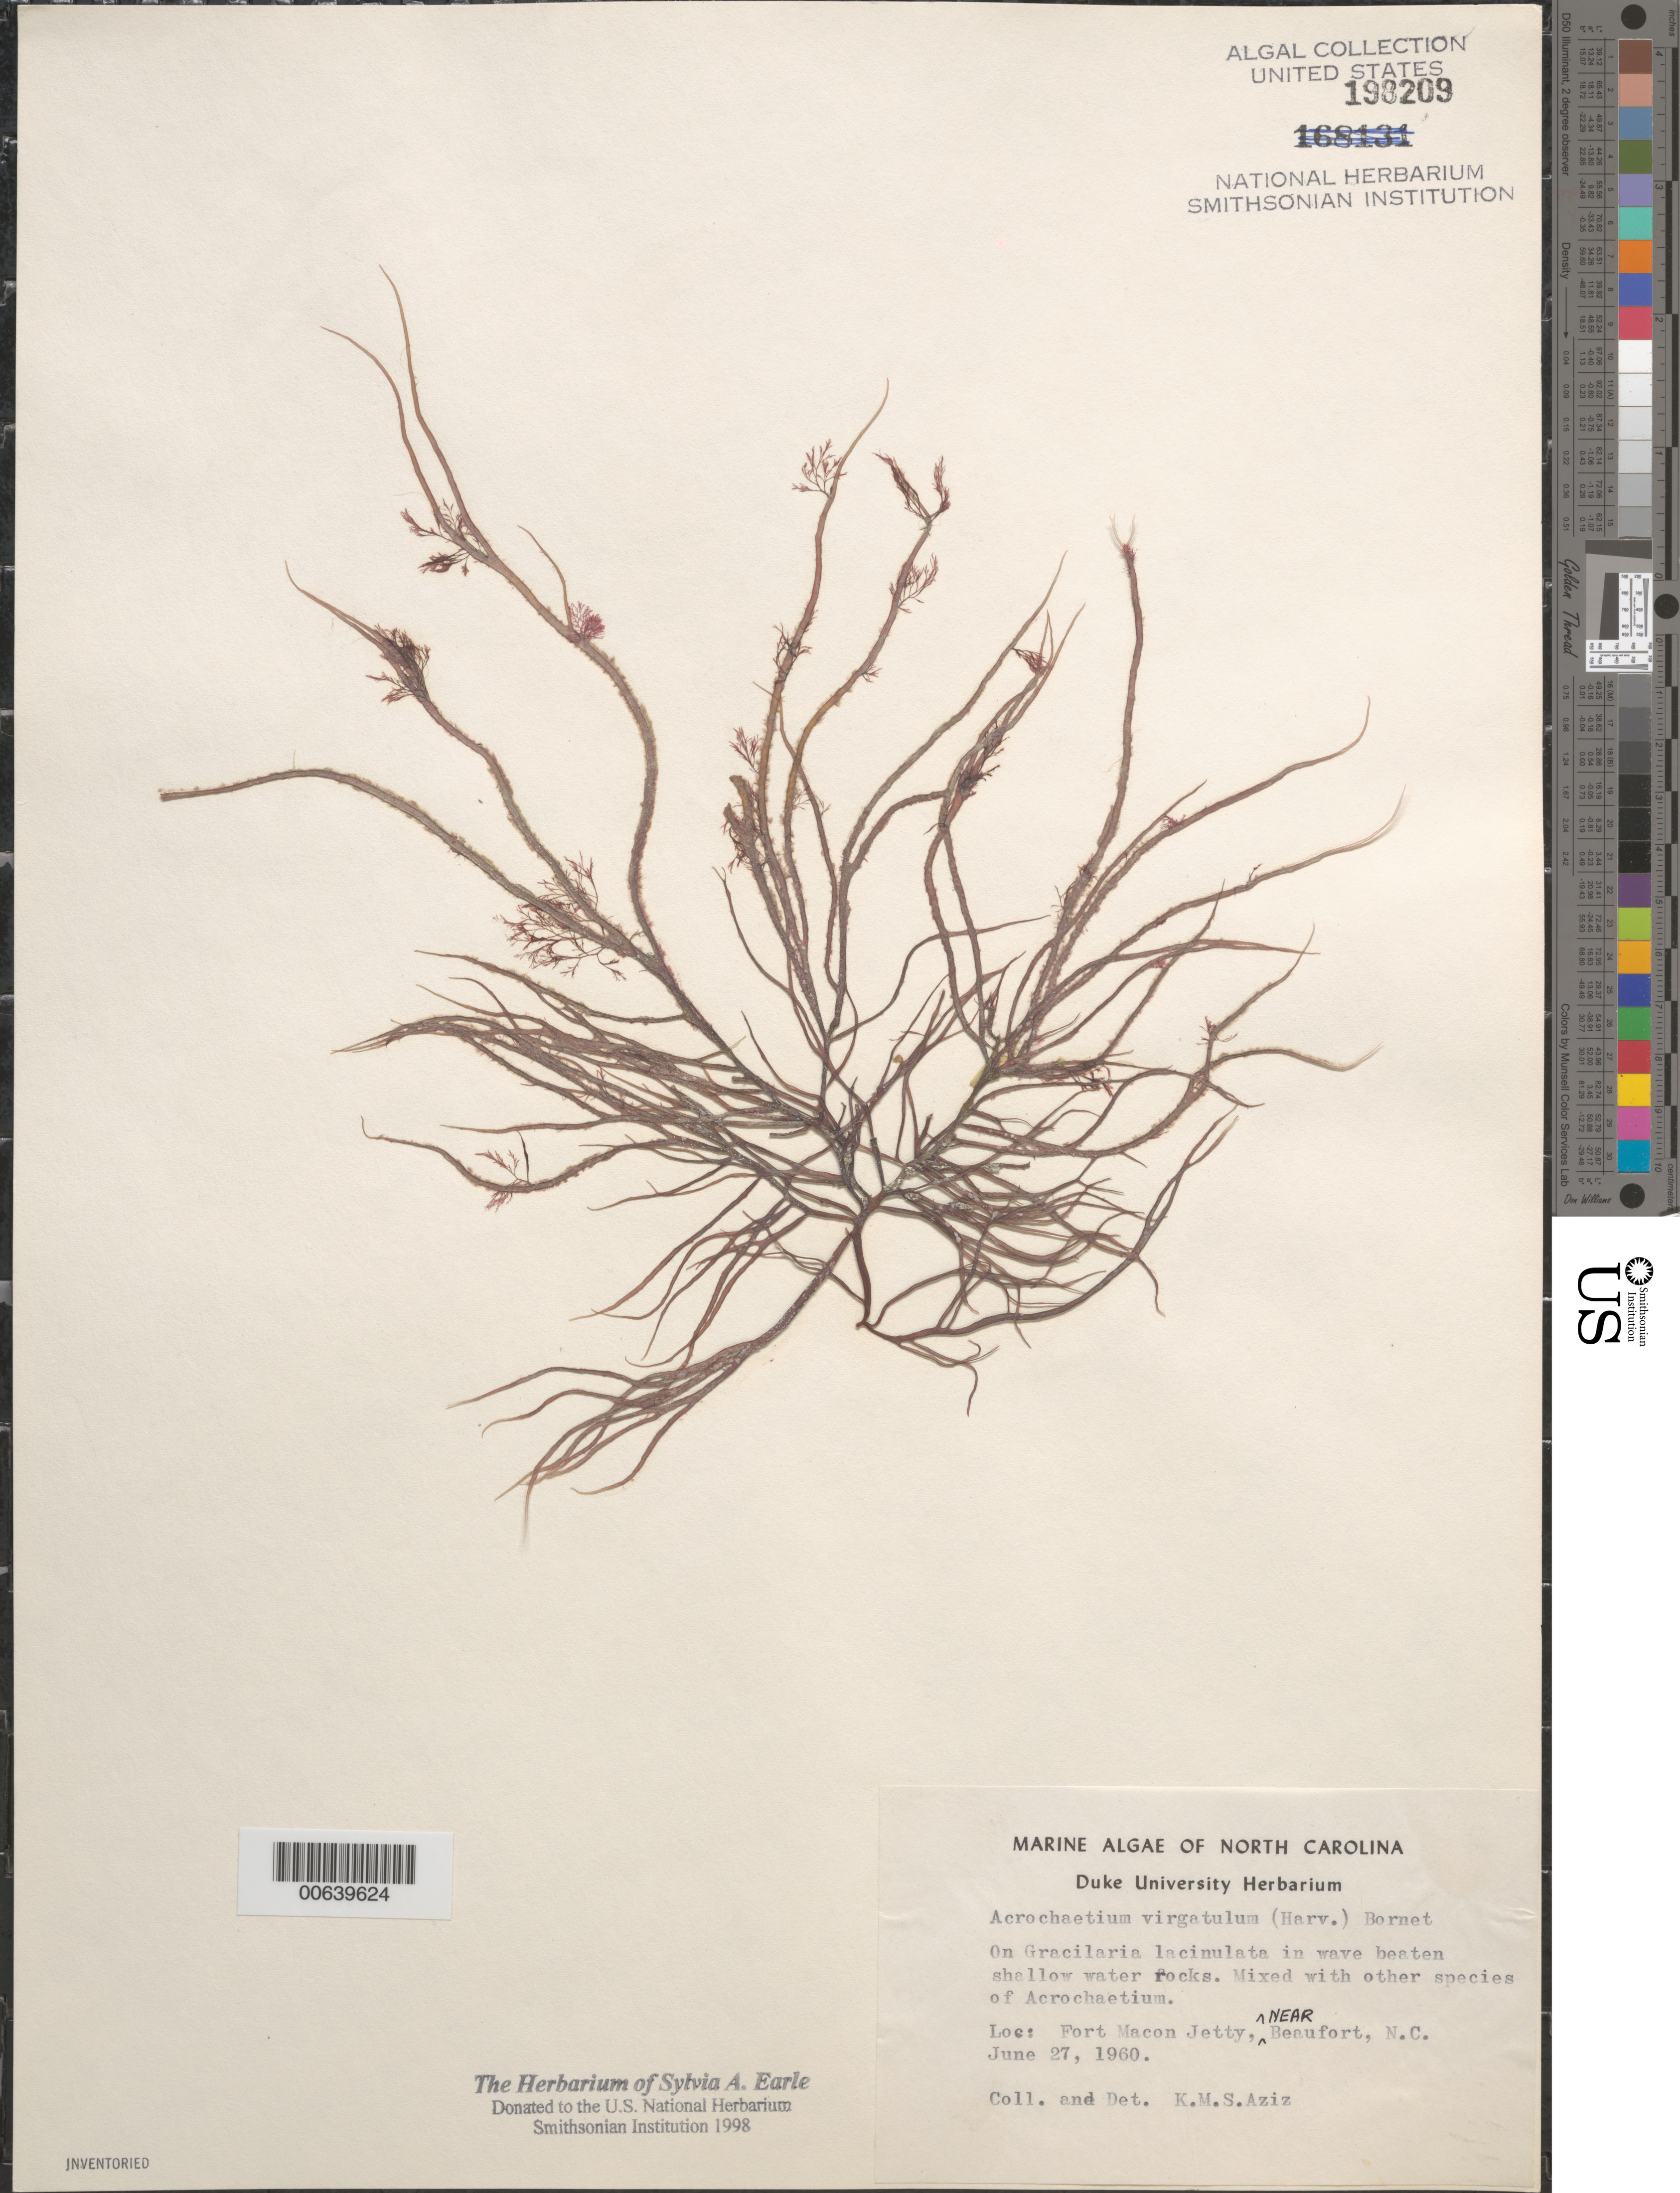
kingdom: Plantae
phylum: Rhodophyta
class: Florideophyceae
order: Acrochaetiales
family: Acrochaetiaceae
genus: Grania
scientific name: Grania efflorescens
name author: (J. Agardh) Kylin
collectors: K. M. Aziz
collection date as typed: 27 Jun 1960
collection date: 1960-06-27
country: United States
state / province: North Carolina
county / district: Carteret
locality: Fort Macon jetty, near Beaufort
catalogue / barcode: US 198209